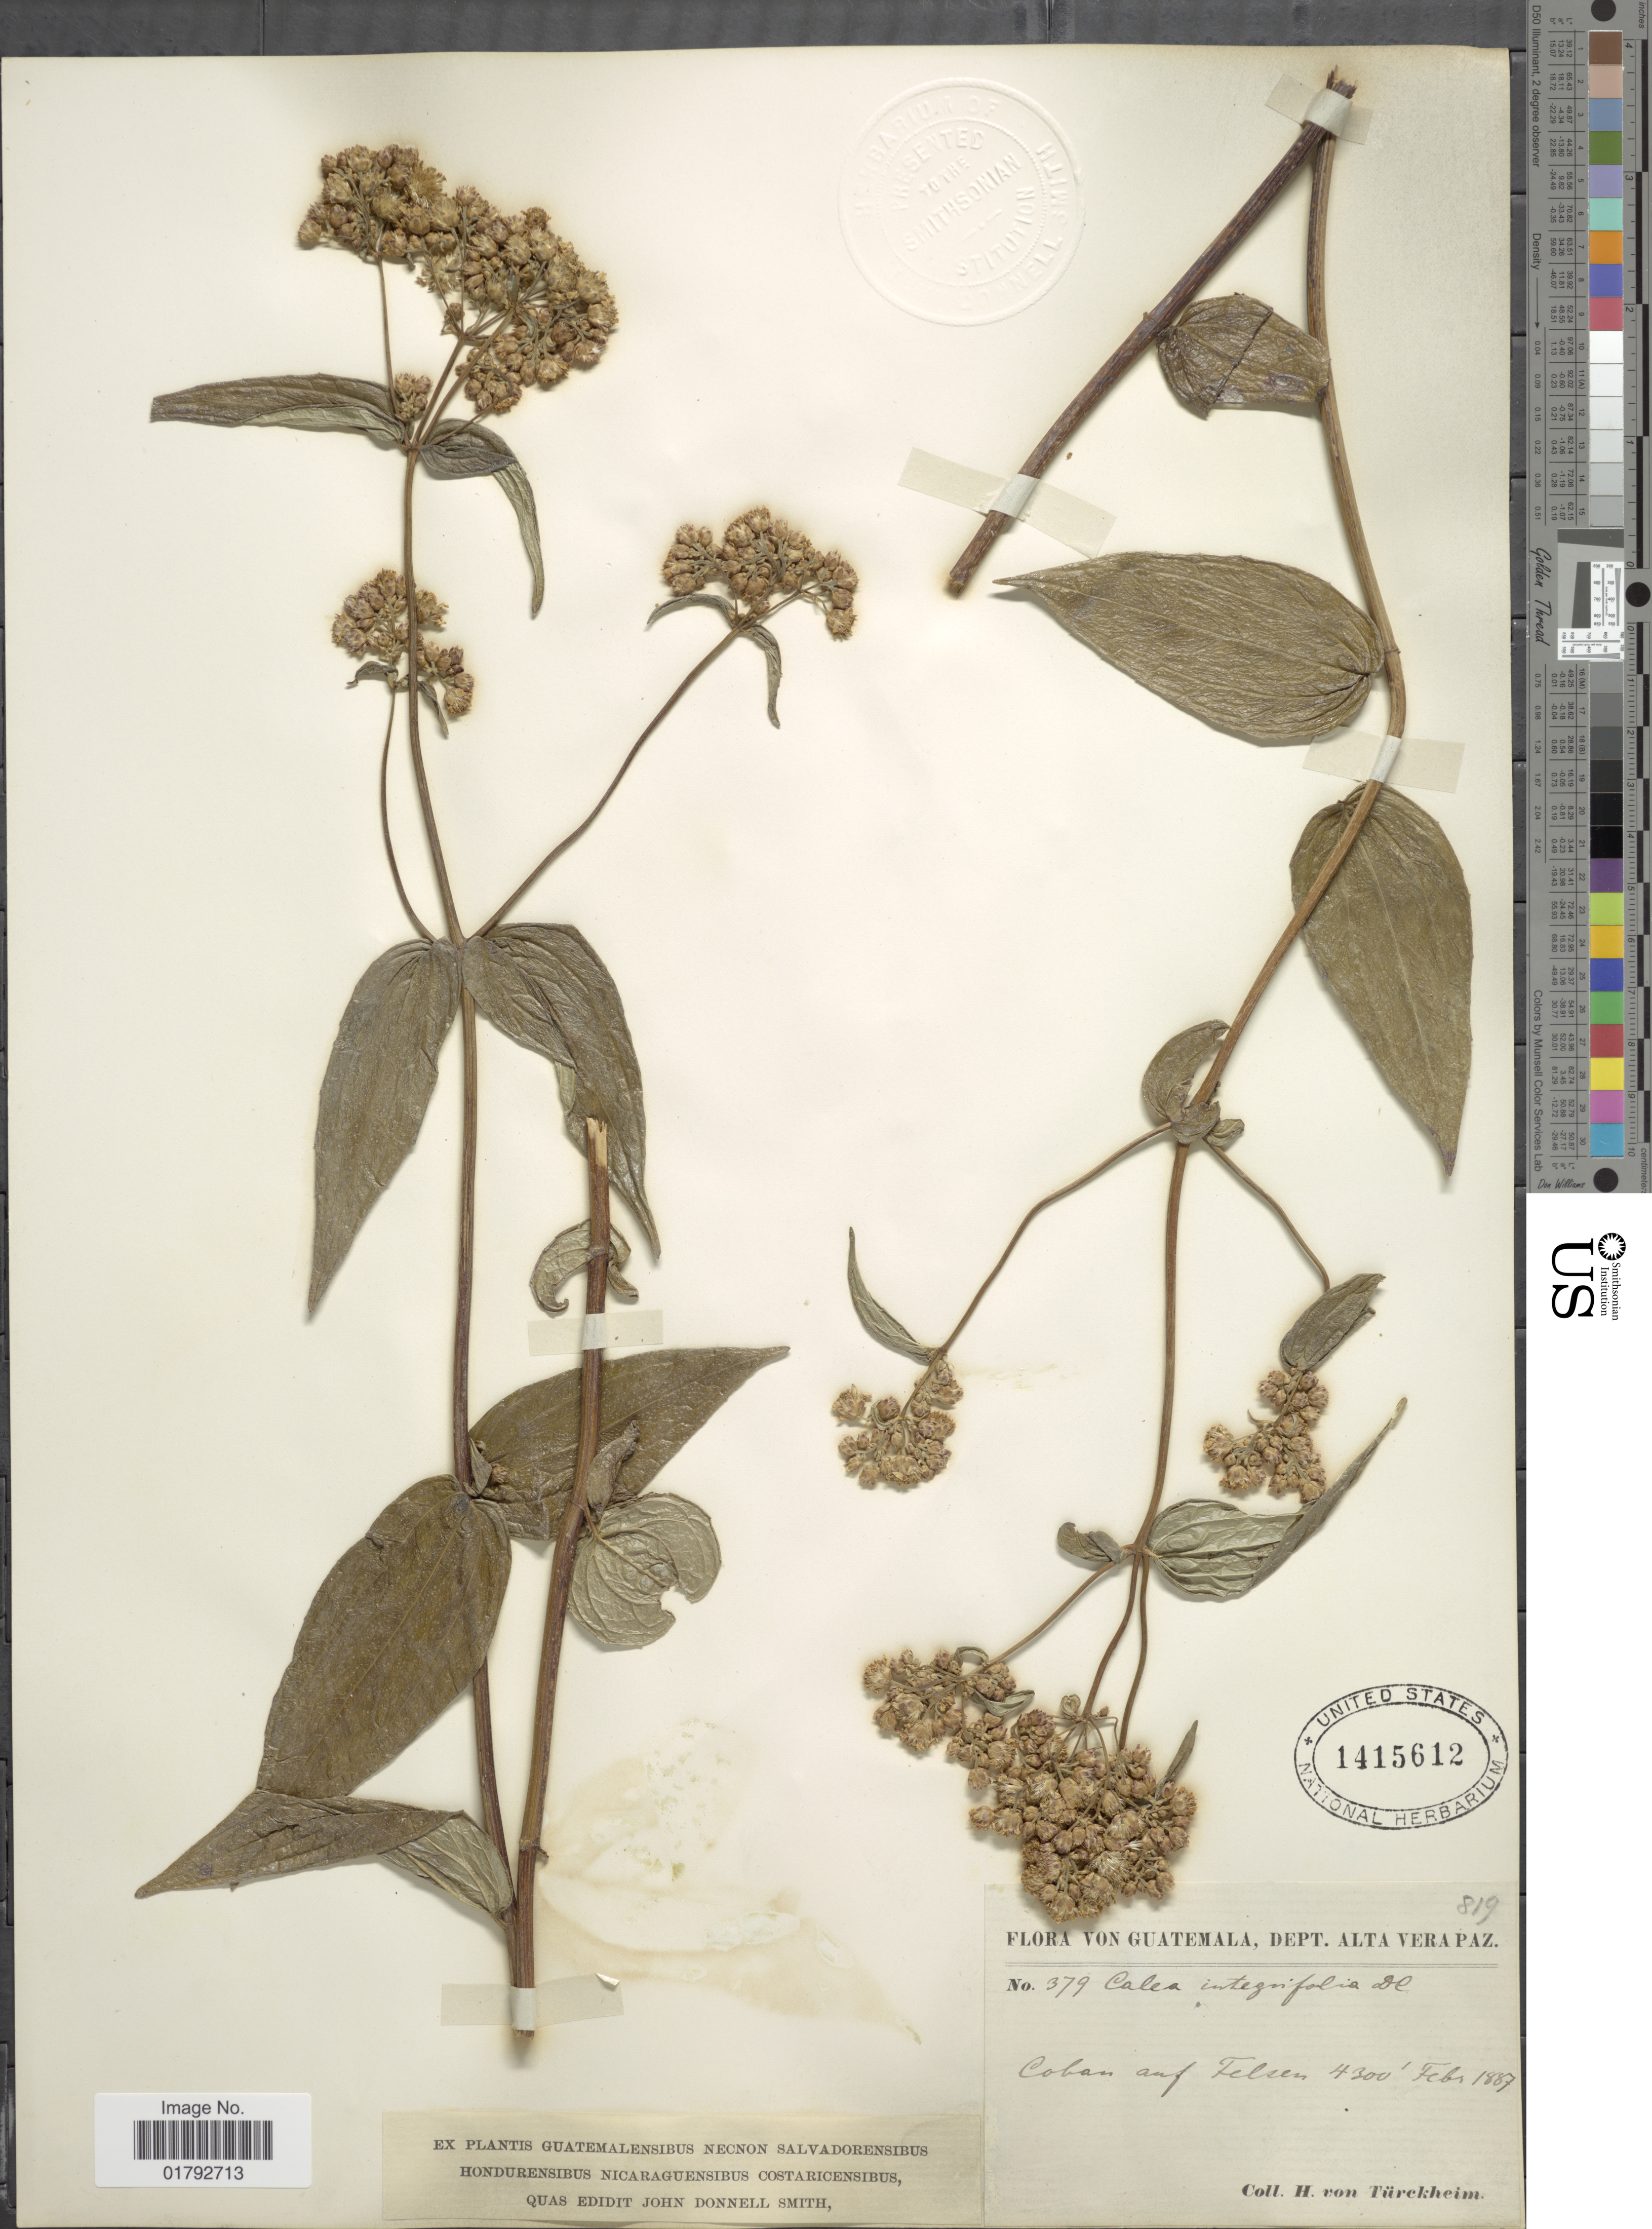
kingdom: Plantae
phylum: Tracheophyta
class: Magnoliopsida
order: Asterales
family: Asteraceae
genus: Alloispermum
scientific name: Alloispermum integrifolium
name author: (DC.) H. Rob.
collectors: H. von Türckheim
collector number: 379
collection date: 1887-02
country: Guatemala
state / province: Alta Verapaz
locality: Dept. Alta Verapaz, Coban auf Felsen.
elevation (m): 1311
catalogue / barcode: US 1415612